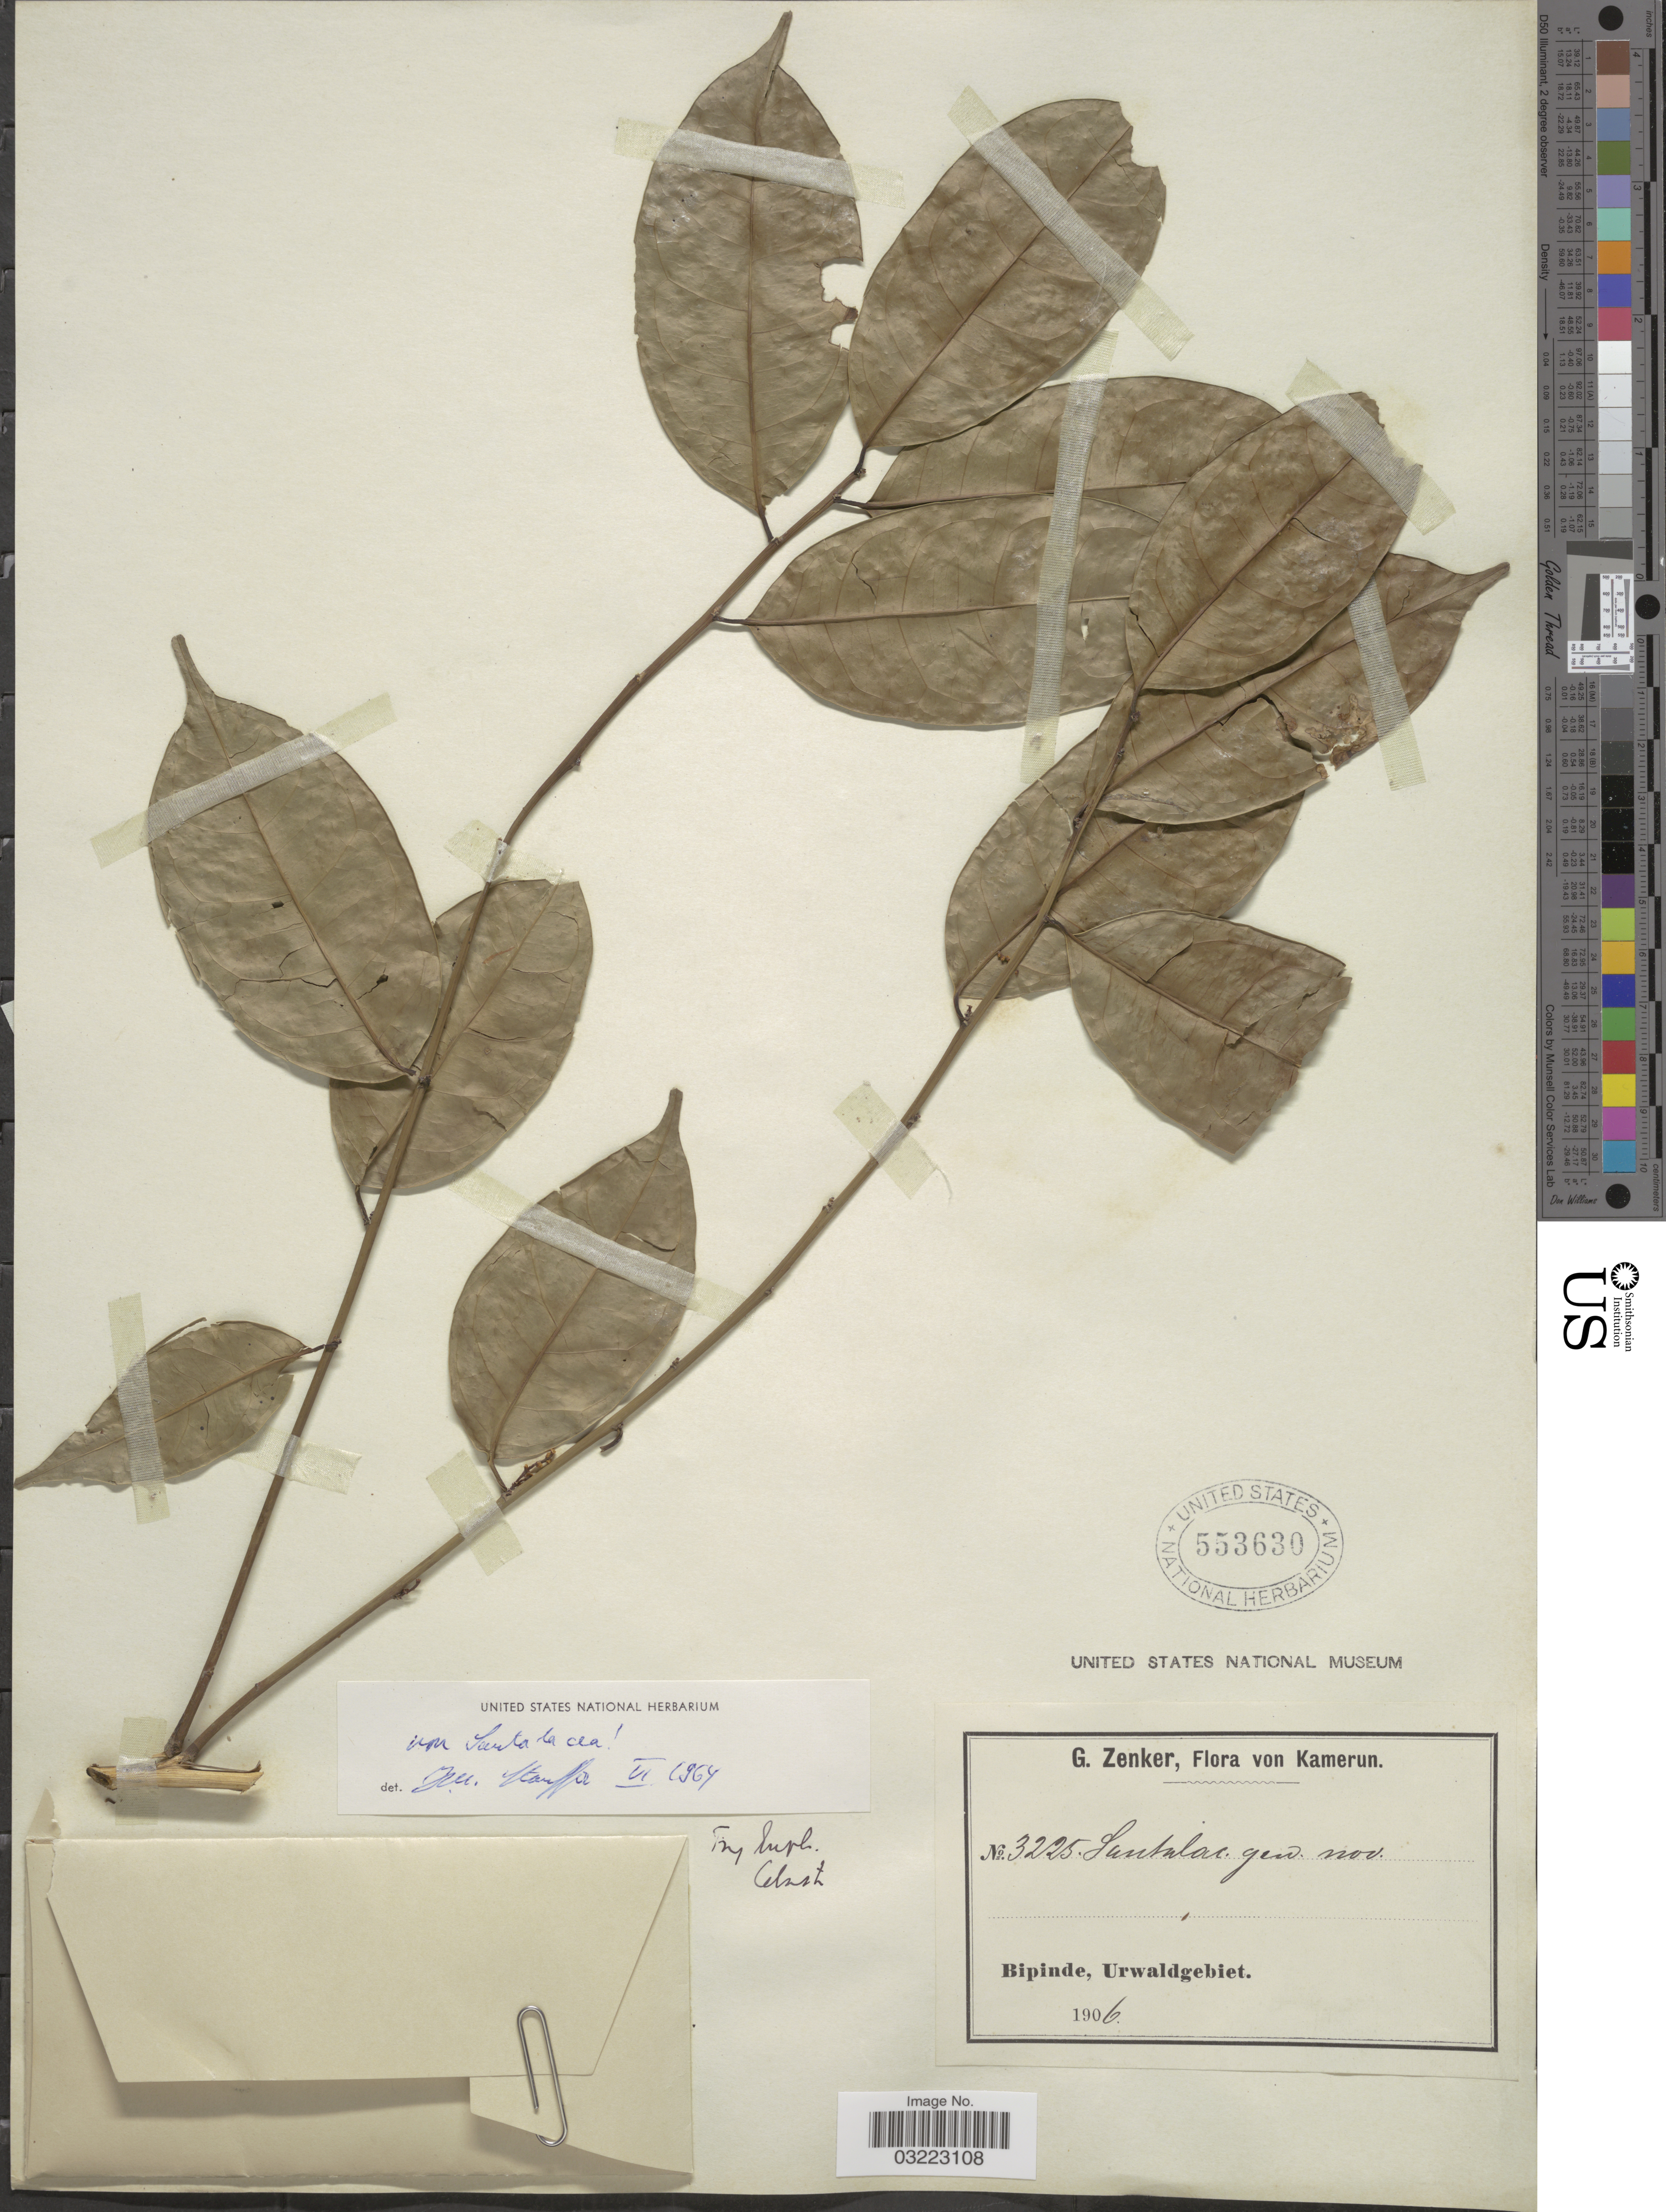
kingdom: Plantae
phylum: Tracheophyta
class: Magnoliopsida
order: Malpighiales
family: Euphorbiaceae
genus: Gymnanthes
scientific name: Gymnanthes inopinata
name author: (Prain) Esser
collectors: G. A. Zenker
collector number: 3225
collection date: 1906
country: Cameroon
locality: Kamerun. Bipinde, Urwaldgebiet.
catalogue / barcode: US 553630